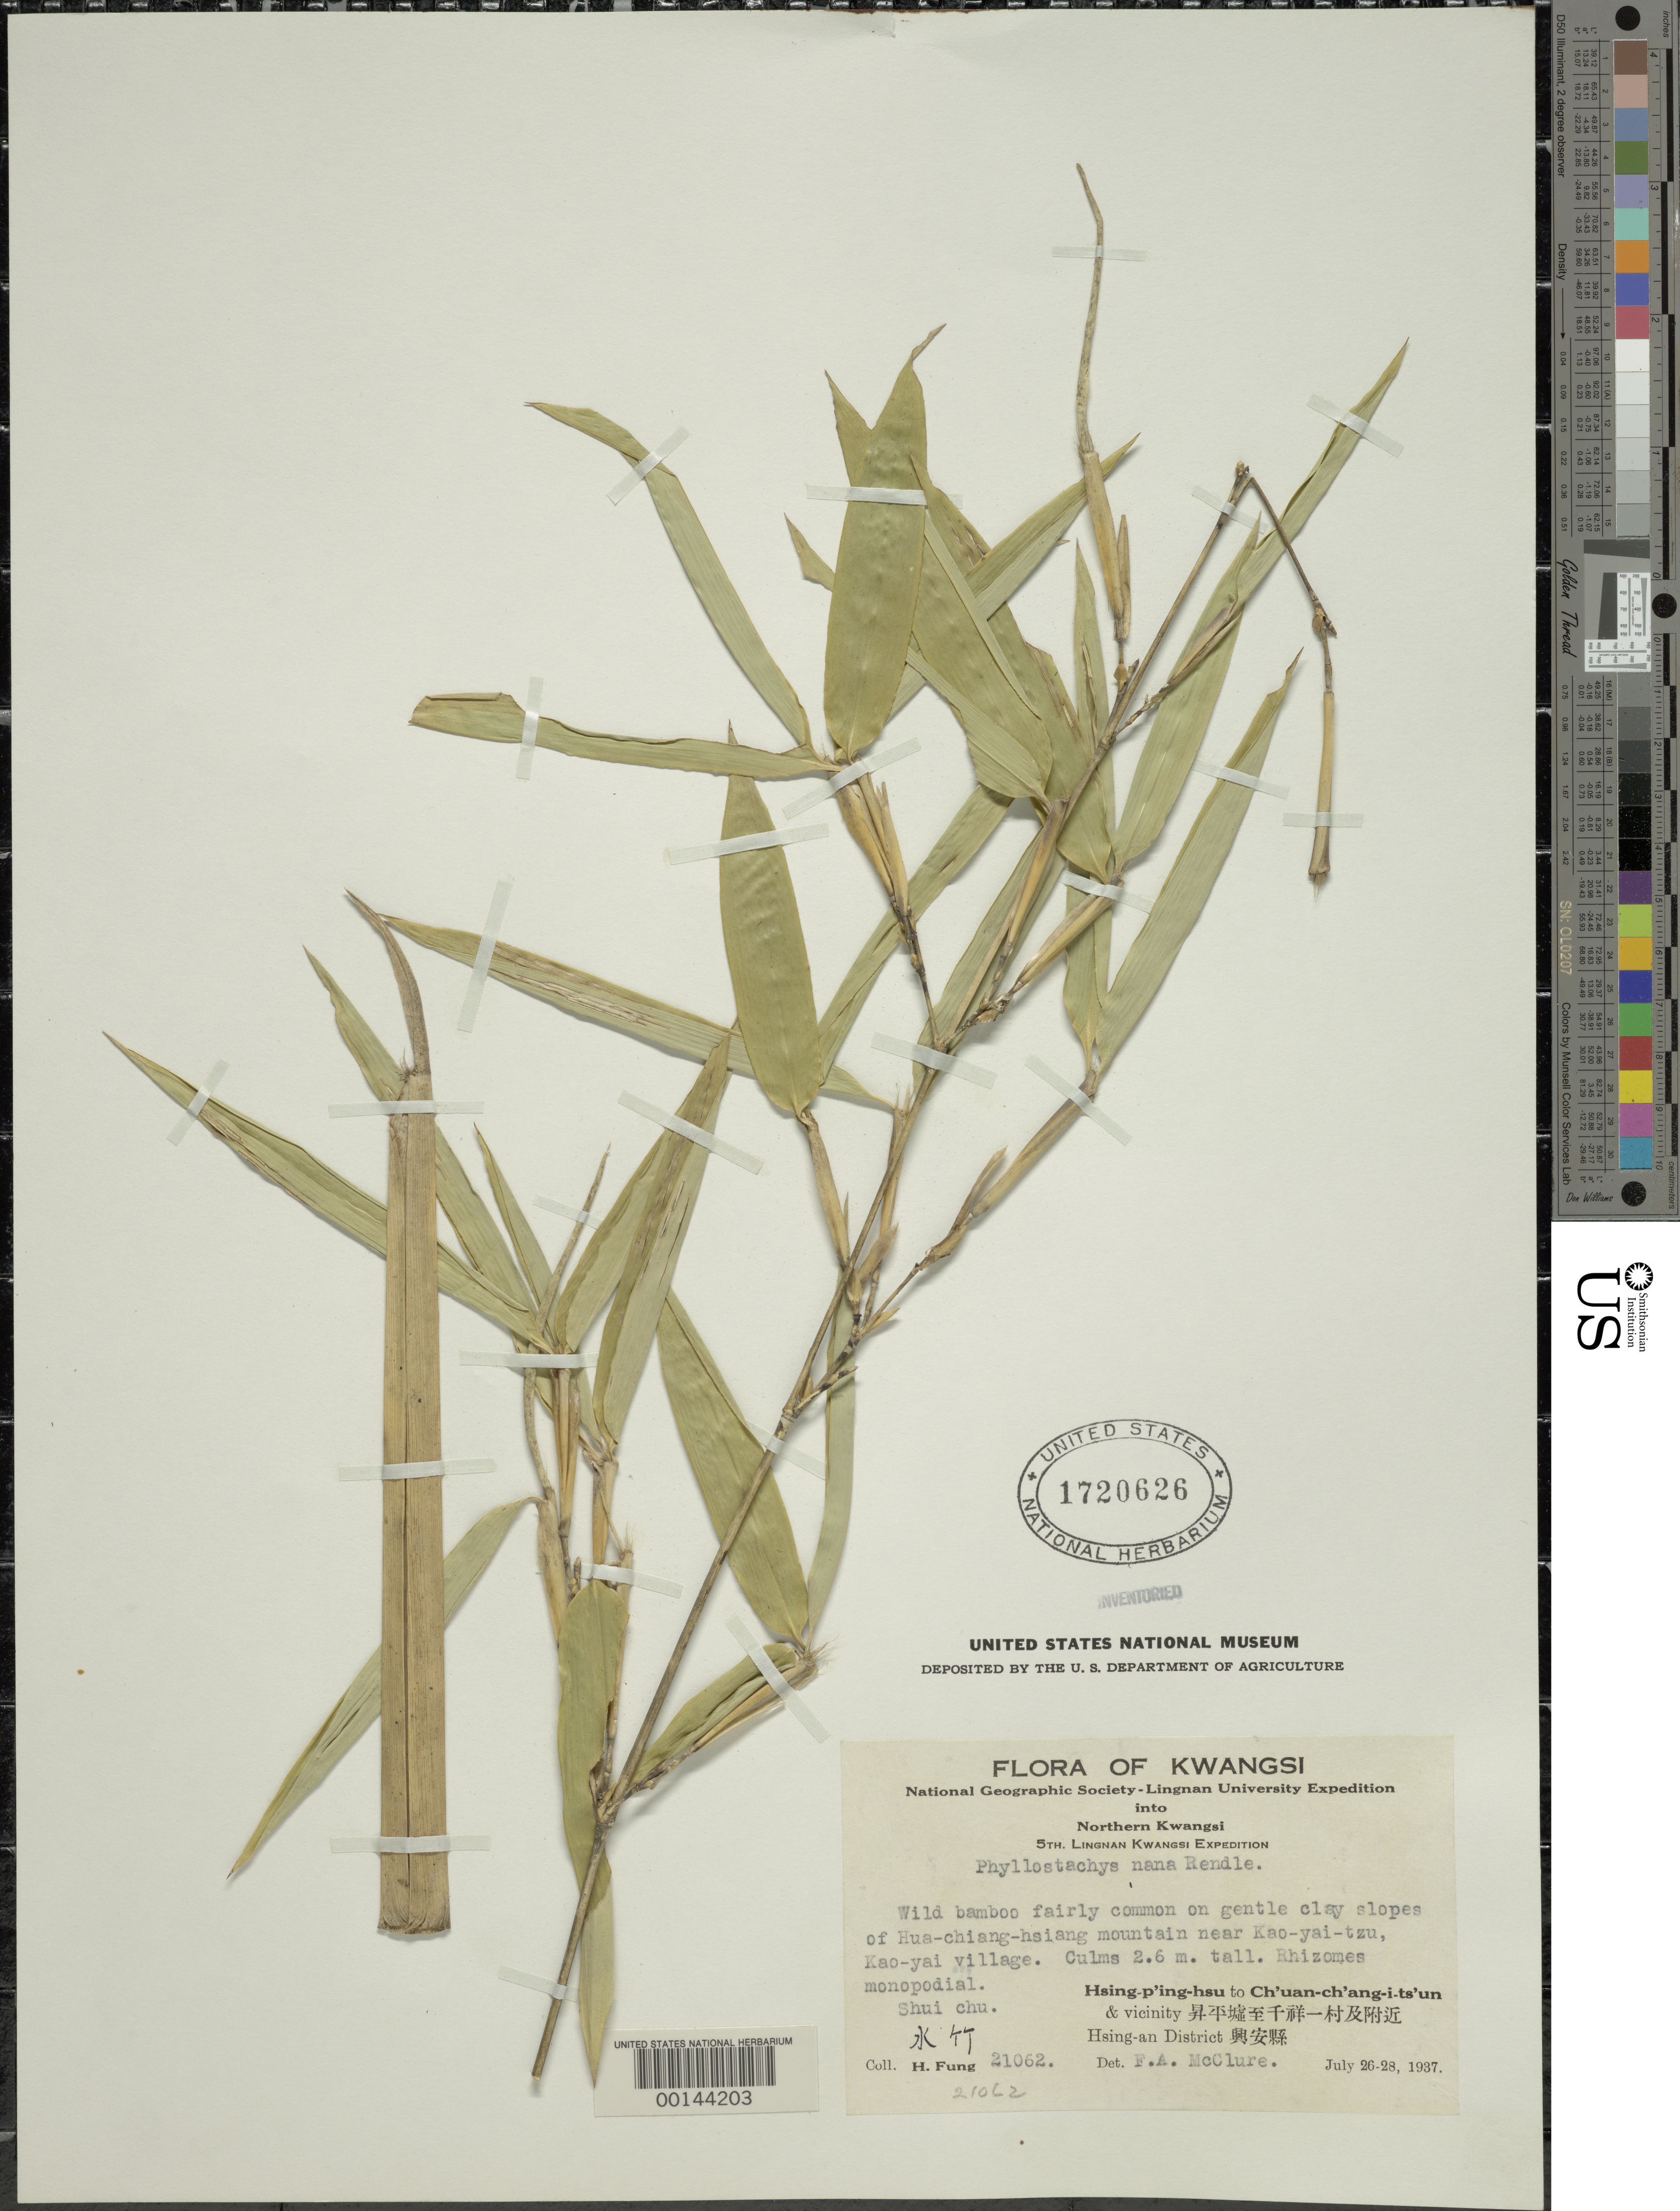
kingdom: Plantae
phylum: Tracheophyta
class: Liliopsida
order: Poales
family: Poaceae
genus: Phyllostachys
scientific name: Phyllostachys sp.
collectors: H. L. Fung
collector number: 21062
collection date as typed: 26 Jul 1937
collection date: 1937-07-26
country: China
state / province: Jiangxi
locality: Hsing-an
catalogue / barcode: US 1720626